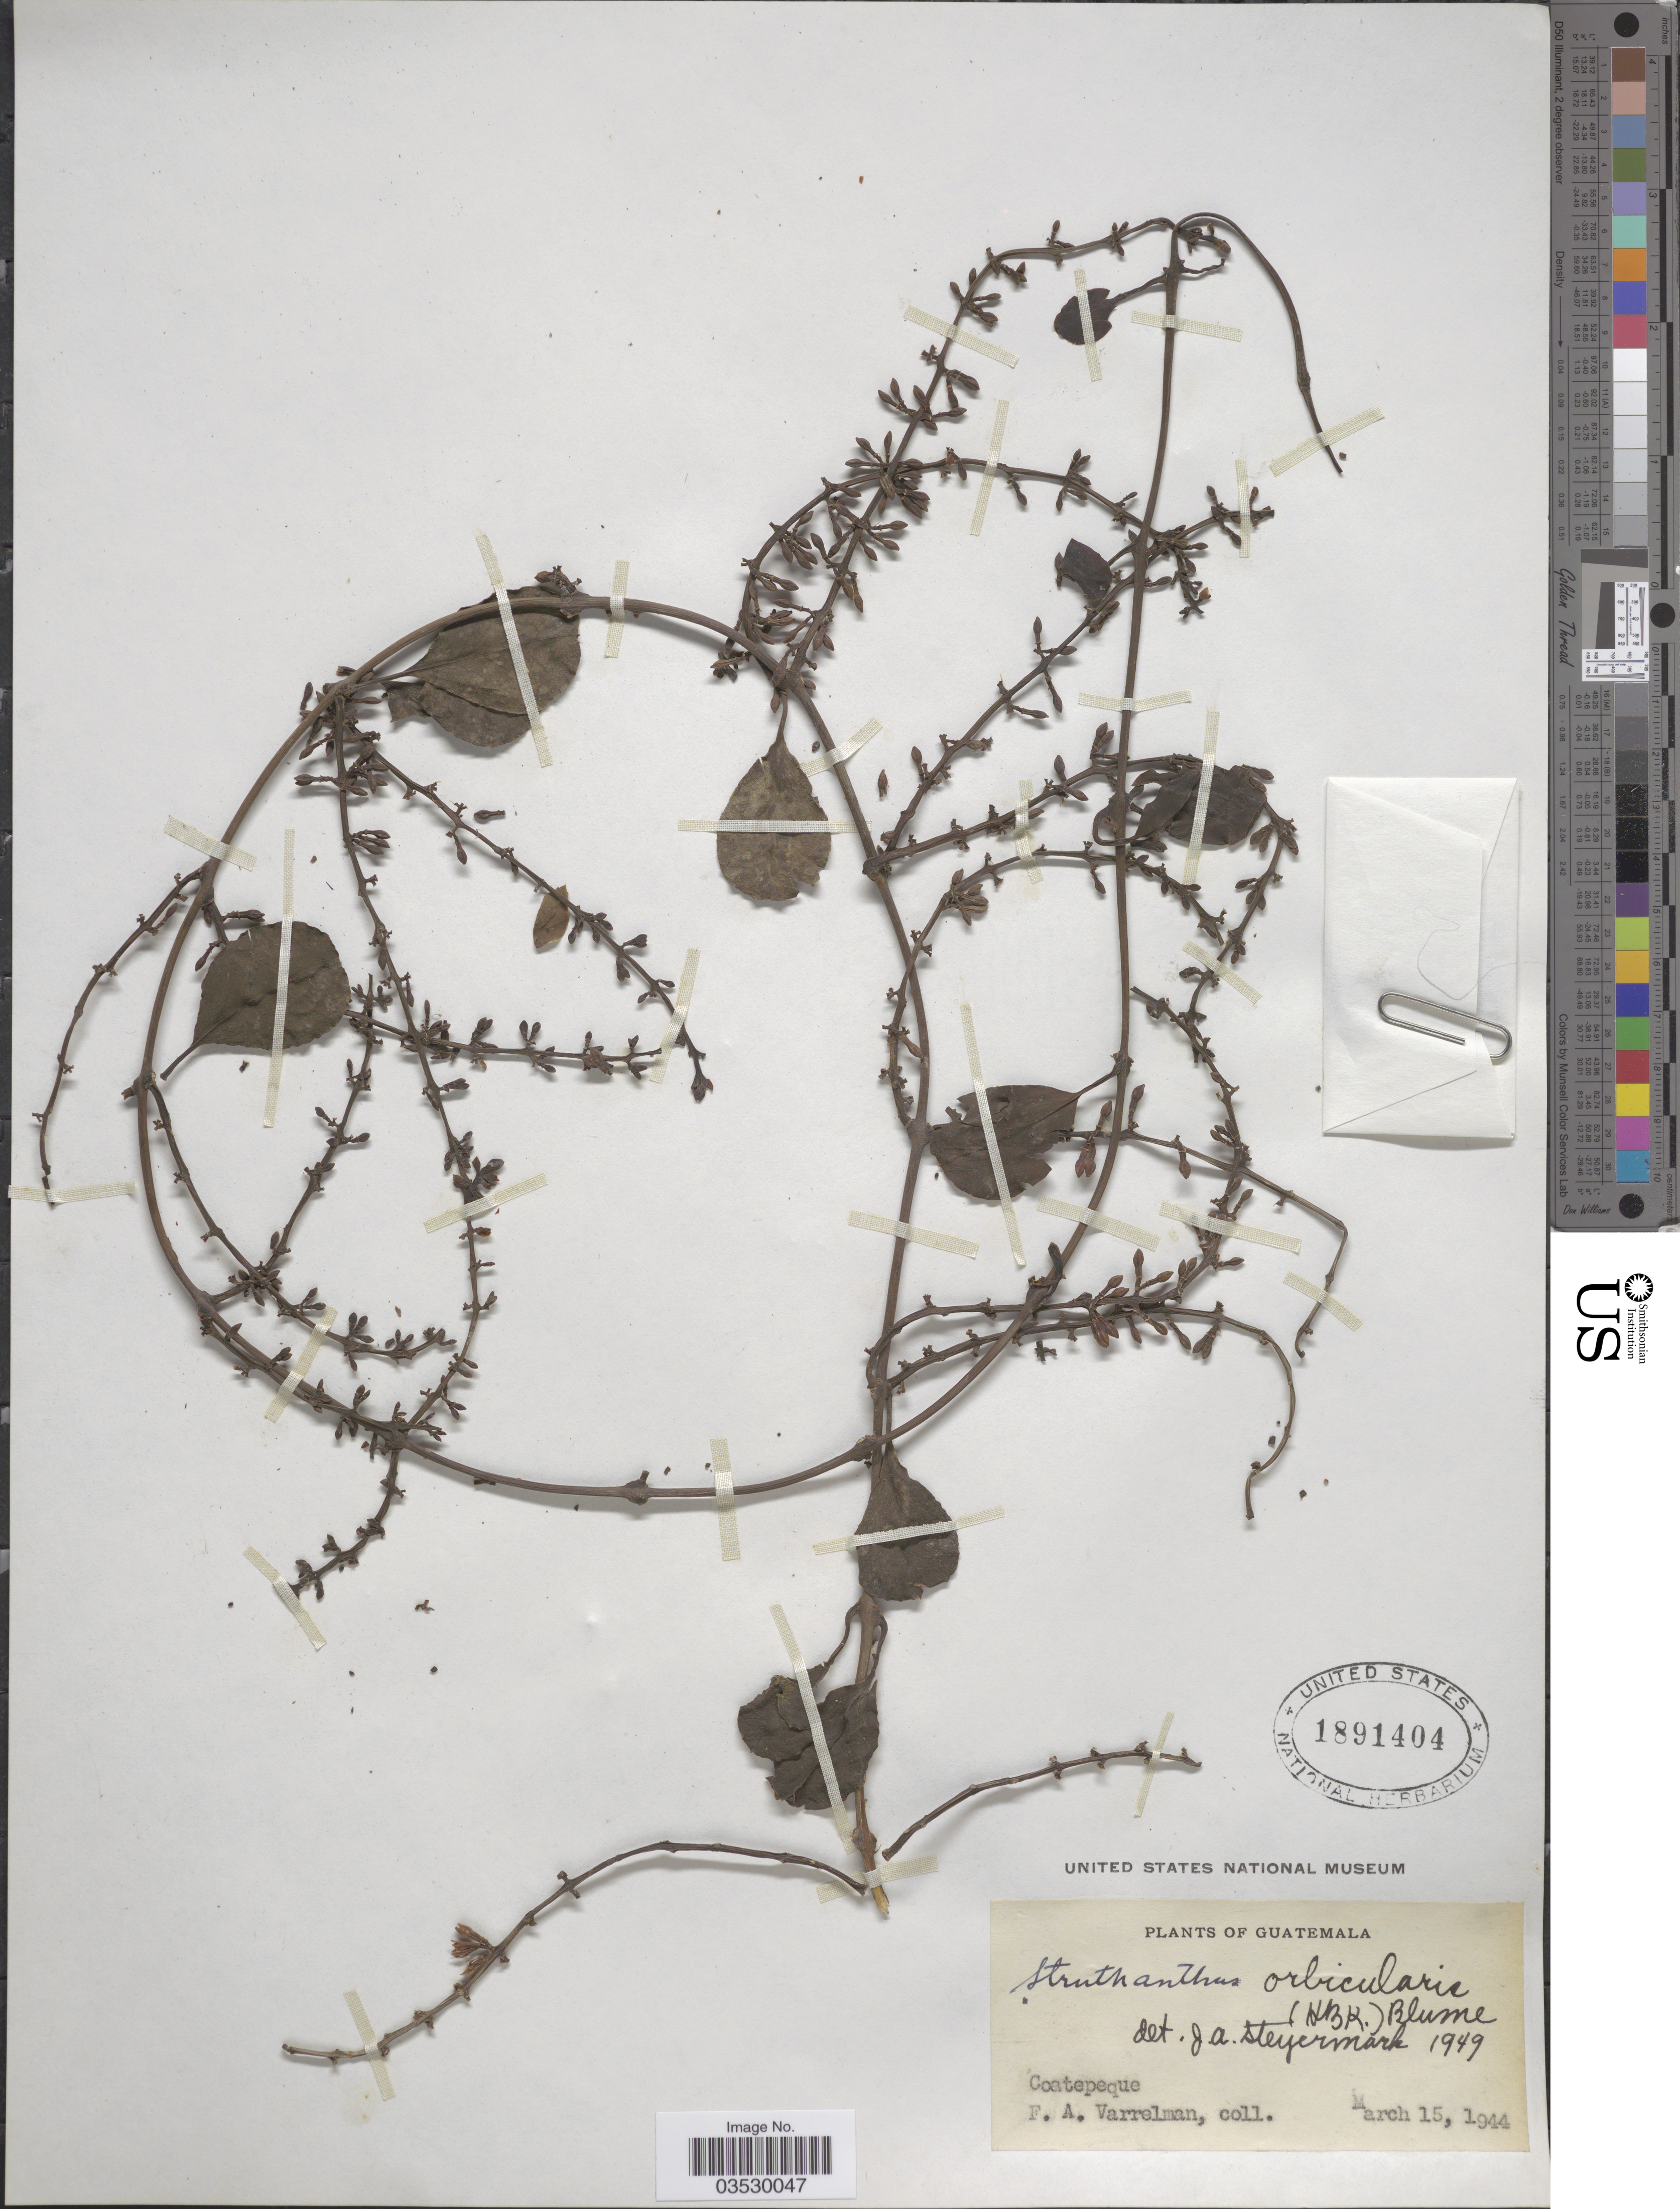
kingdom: Plantae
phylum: Tracheophyta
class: Magnoliopsida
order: Santalales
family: Loranthaceae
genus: Struthanthus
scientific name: Struthanthus orbicularis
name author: (Kunth) Blume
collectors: F. Varrelman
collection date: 1944-03-15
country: Guatemala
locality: Coatepeque.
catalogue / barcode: US 1891404